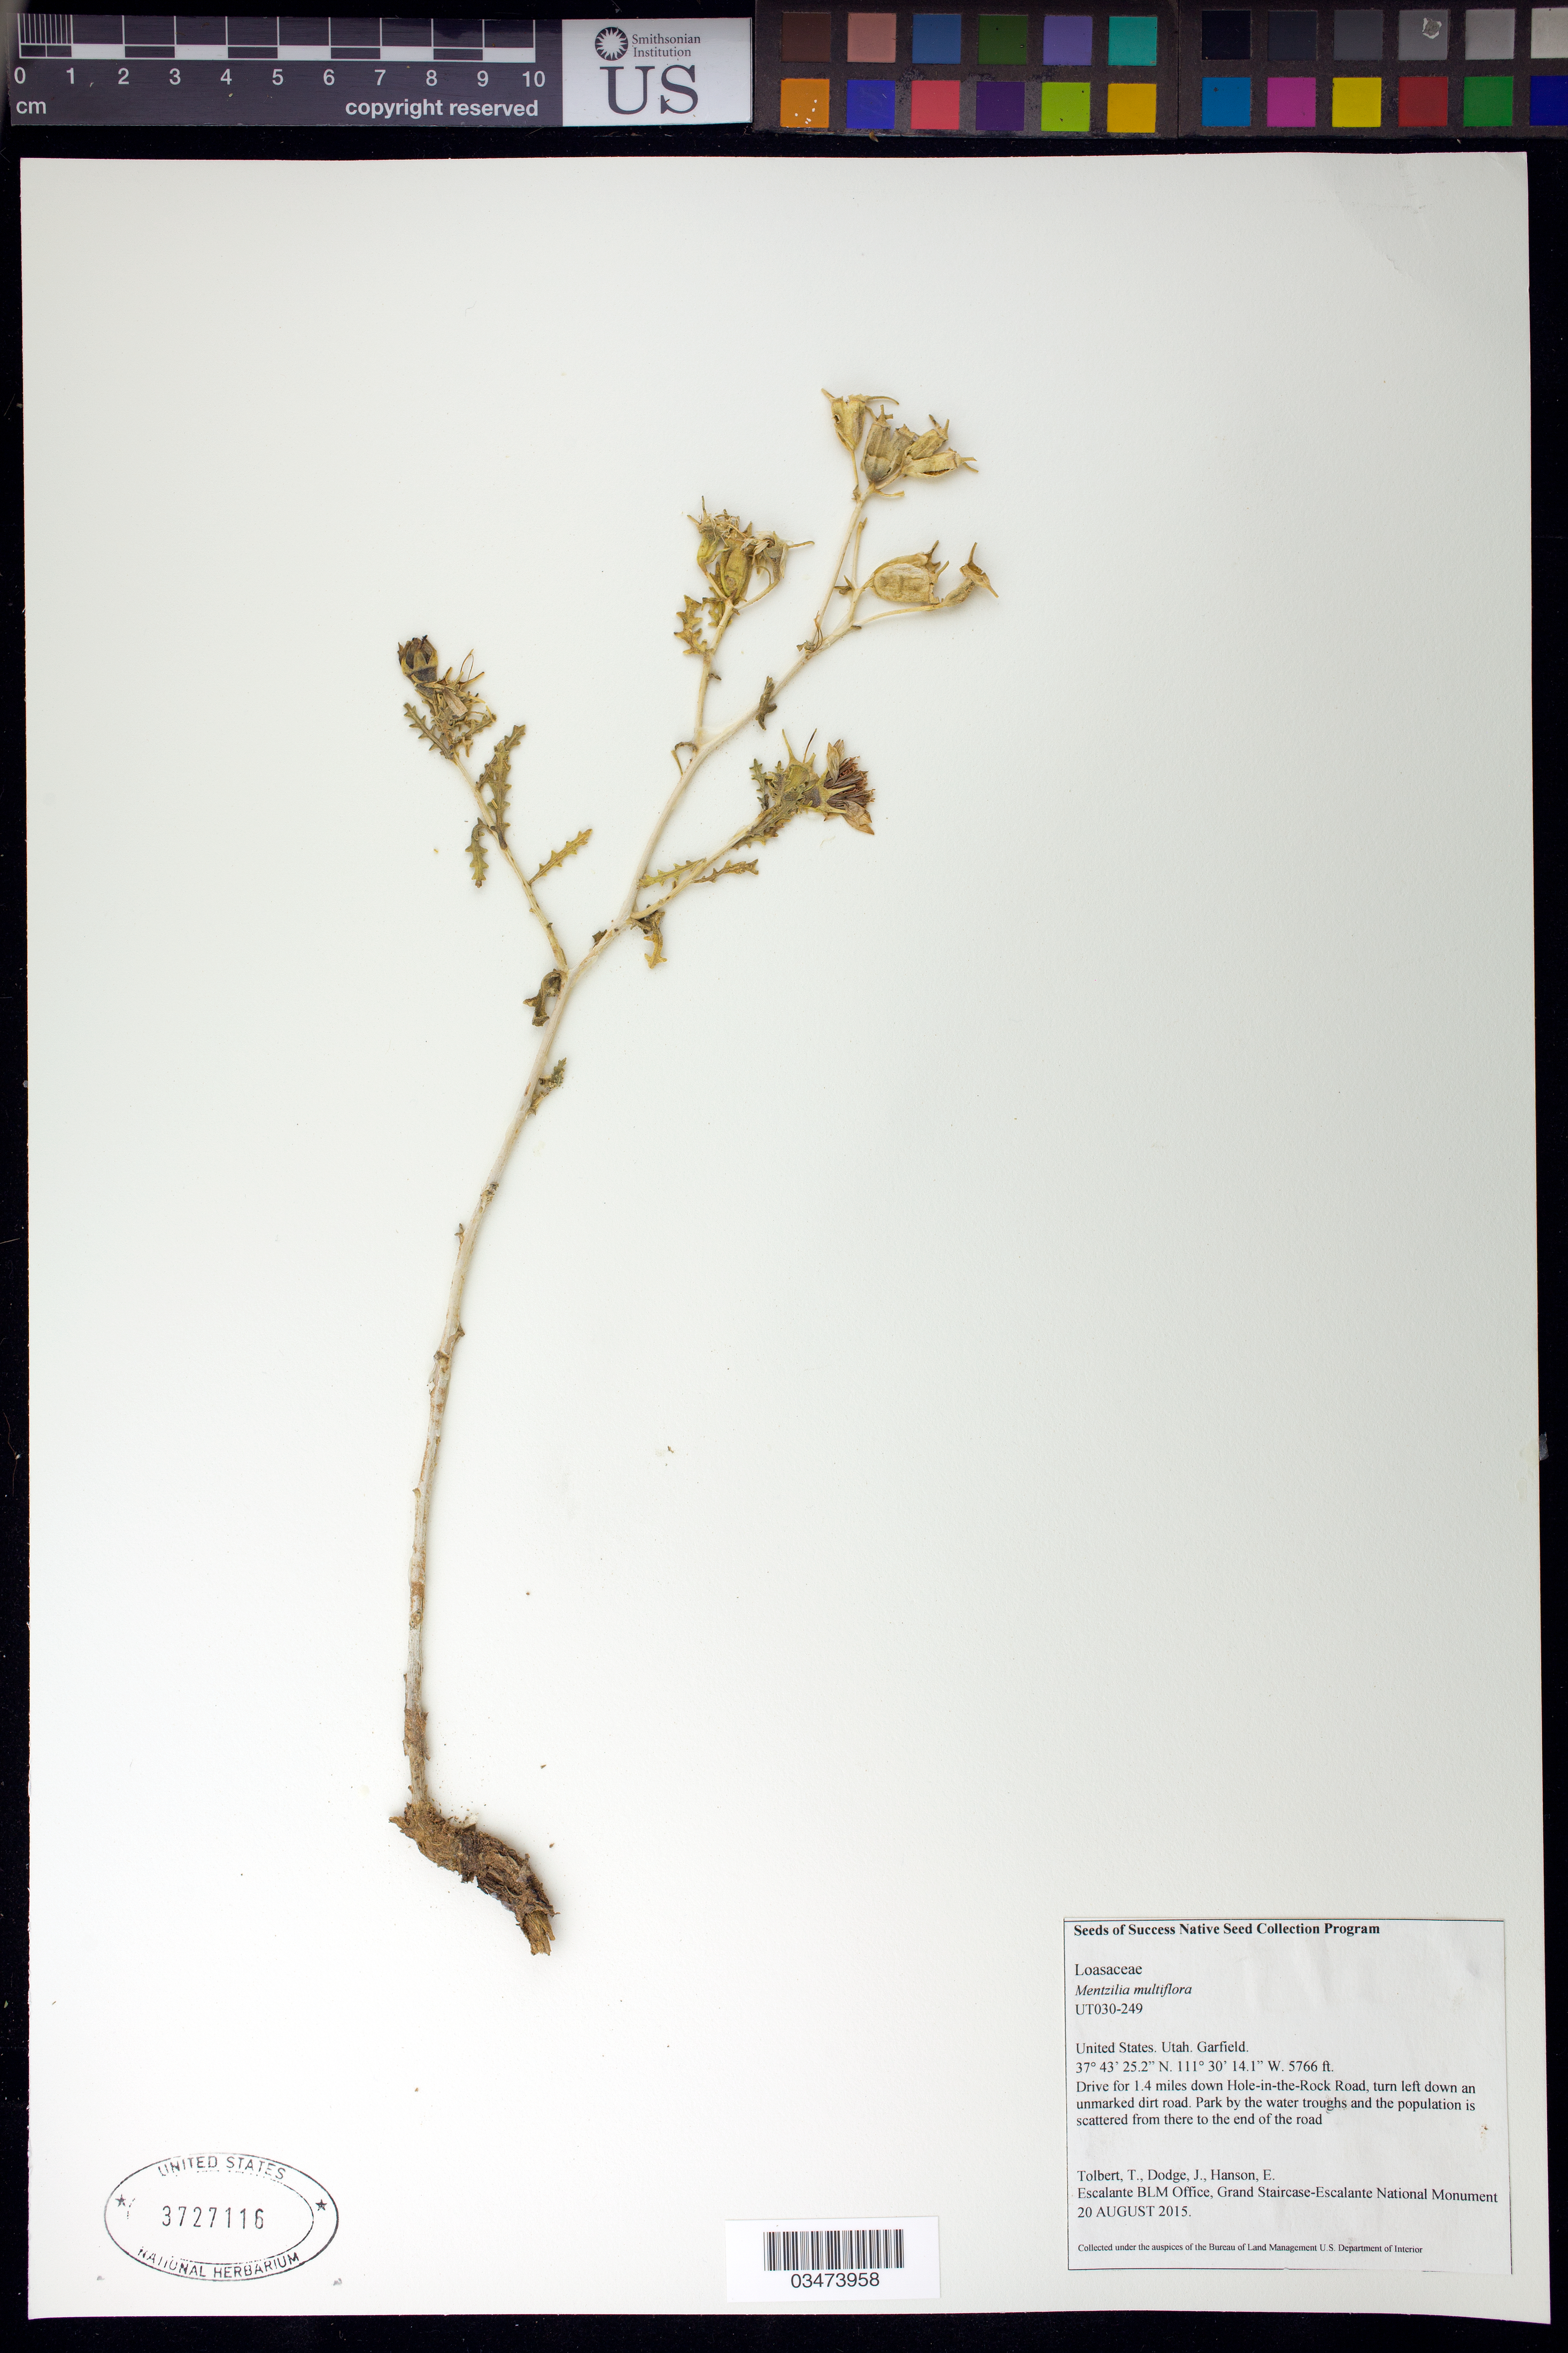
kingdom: Plantae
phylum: Tracheophyta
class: Magnoliopsida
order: Cornales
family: Loasaceae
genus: Mentzelia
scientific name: Mentzelia multiflora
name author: (Nutt.) A. Gray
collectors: T. Tolbert, J. Dodge & E. Hanson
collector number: UT030-249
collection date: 2015-08-20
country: United States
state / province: Utah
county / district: Garfield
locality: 1.4 mi. down Hole in the Rock Rd, turn left down an unmarked dirt road.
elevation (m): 1757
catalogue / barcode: US 3727116